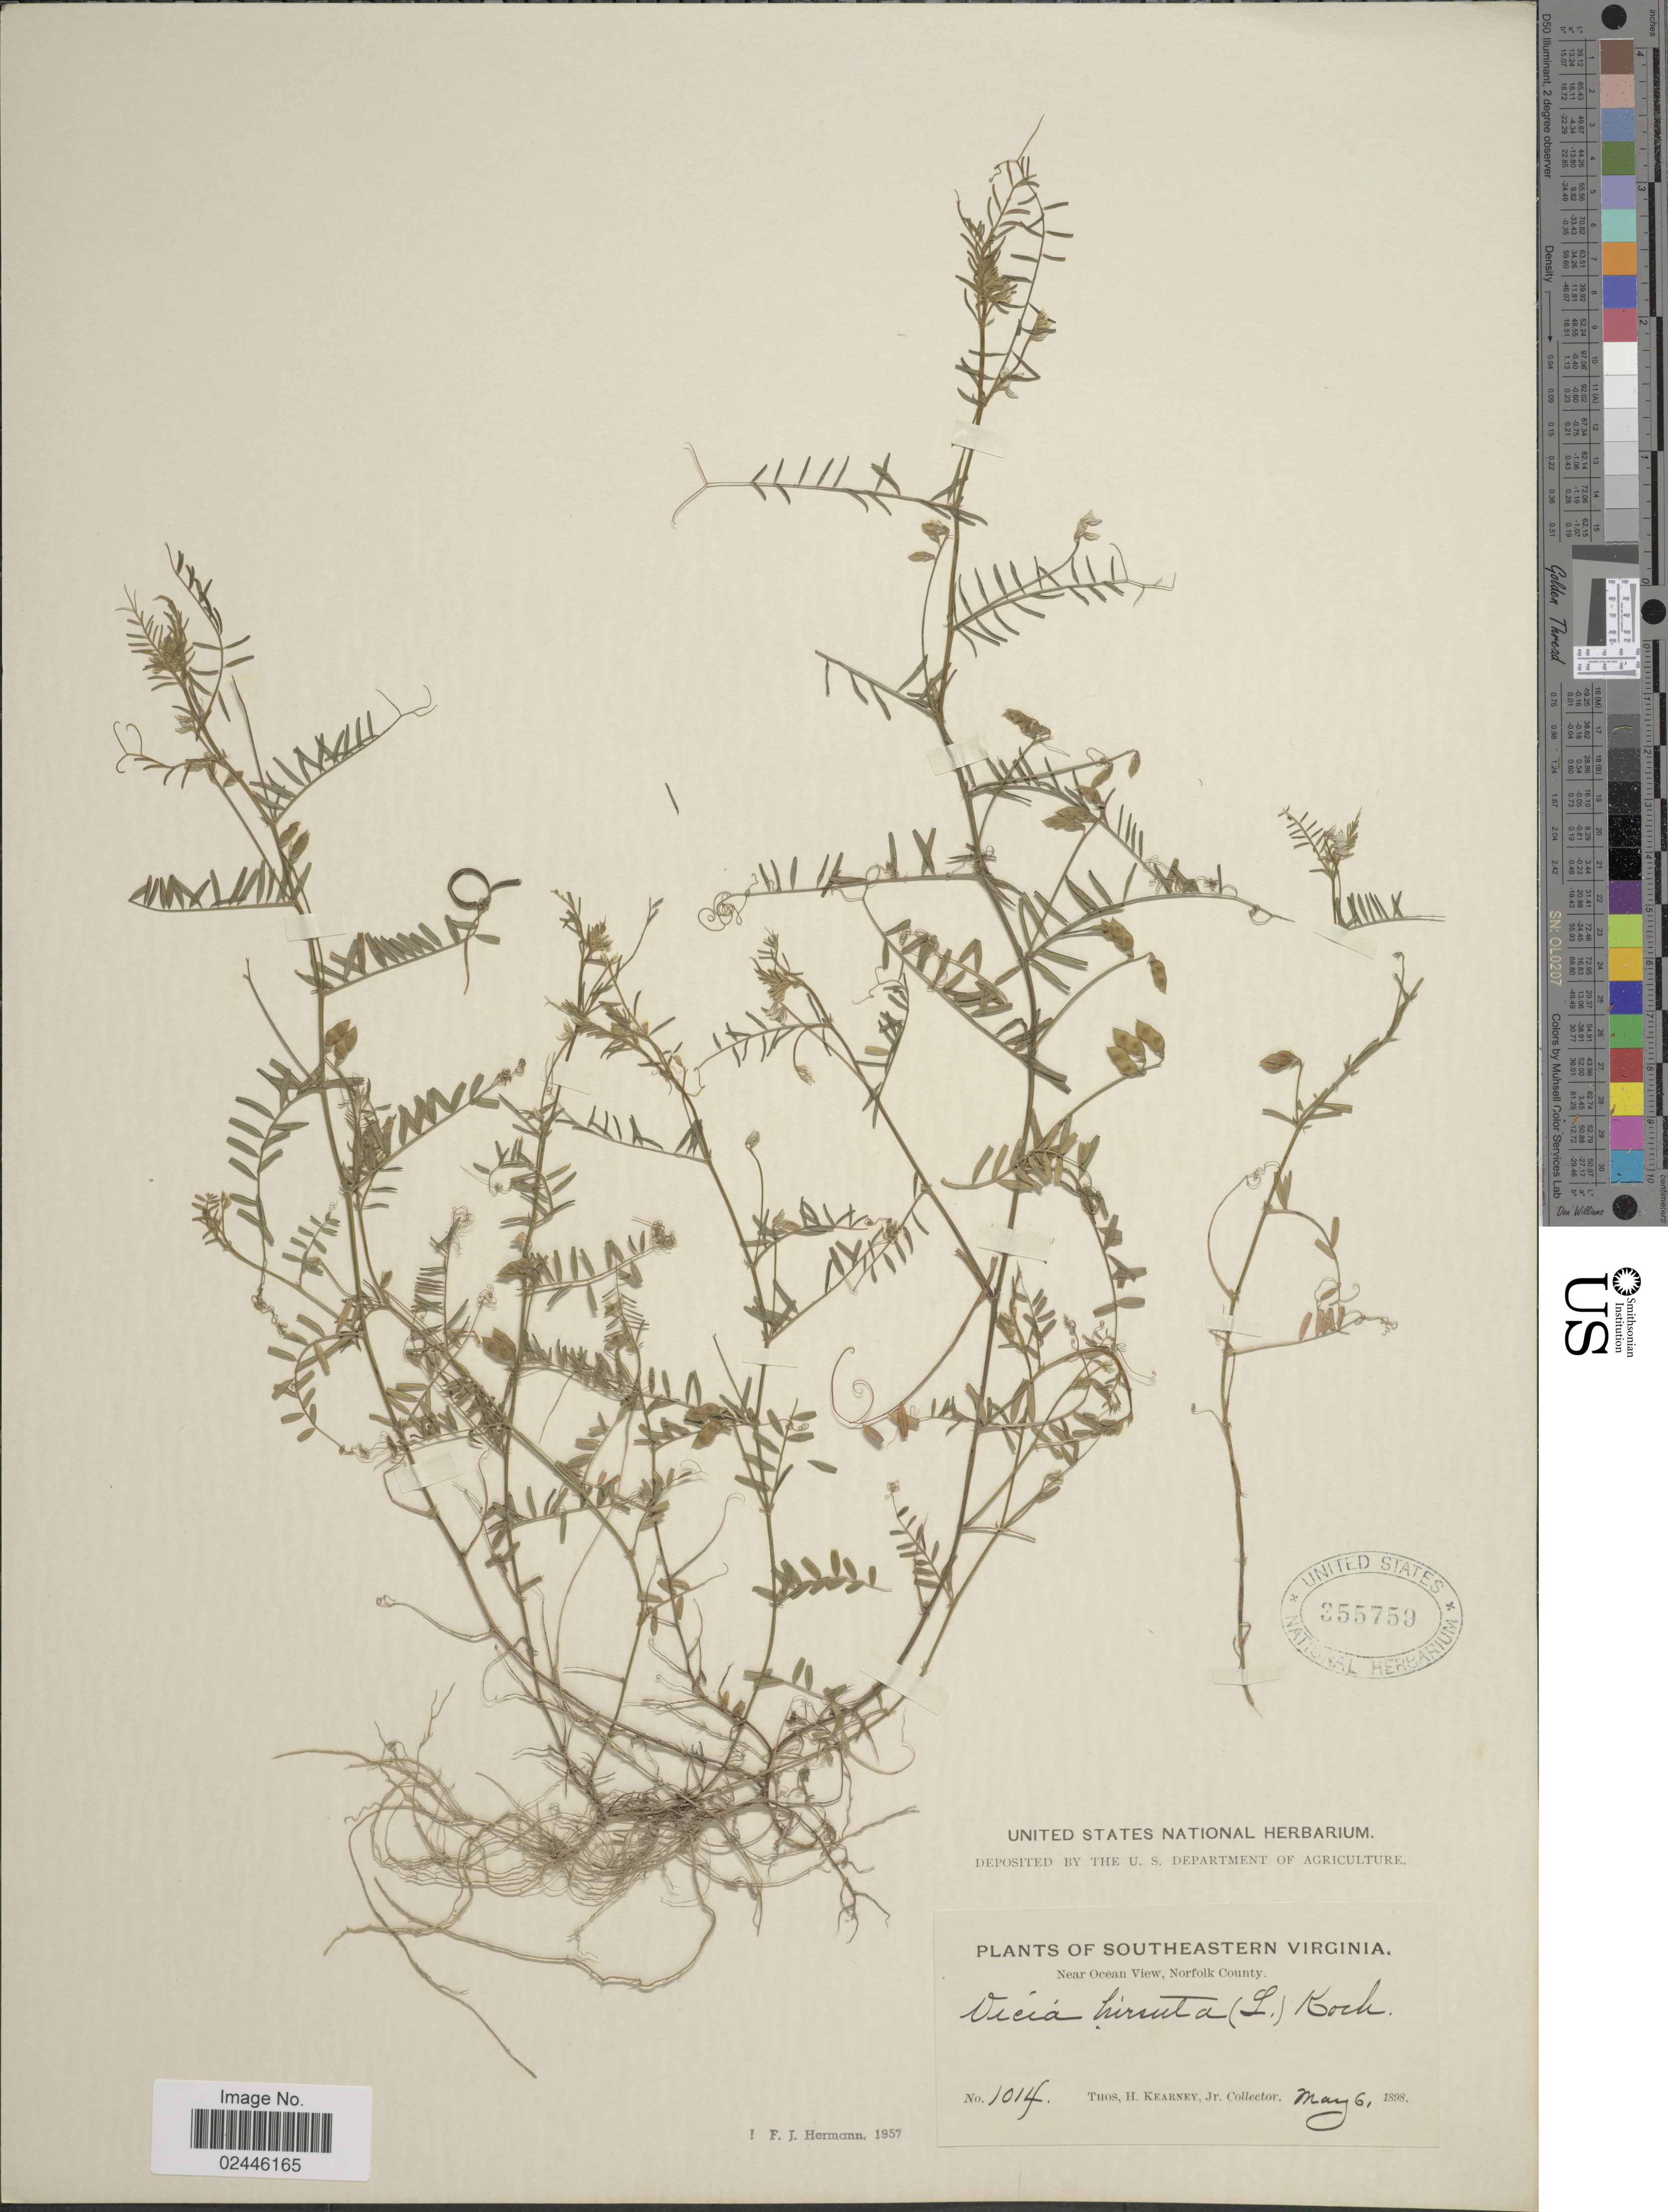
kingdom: Plantae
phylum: Tracheophyta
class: Magnoliopsida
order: Fabales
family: Fabaceae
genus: Vicia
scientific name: Vicia hirsuta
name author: (L.) A. Gray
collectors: T. H. Kearney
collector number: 1014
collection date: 1898-05-06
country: United States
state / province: Virginia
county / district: City of Norfolk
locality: Southeastern Virginia. Near Ocean View, Norfolk County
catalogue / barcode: US 355759